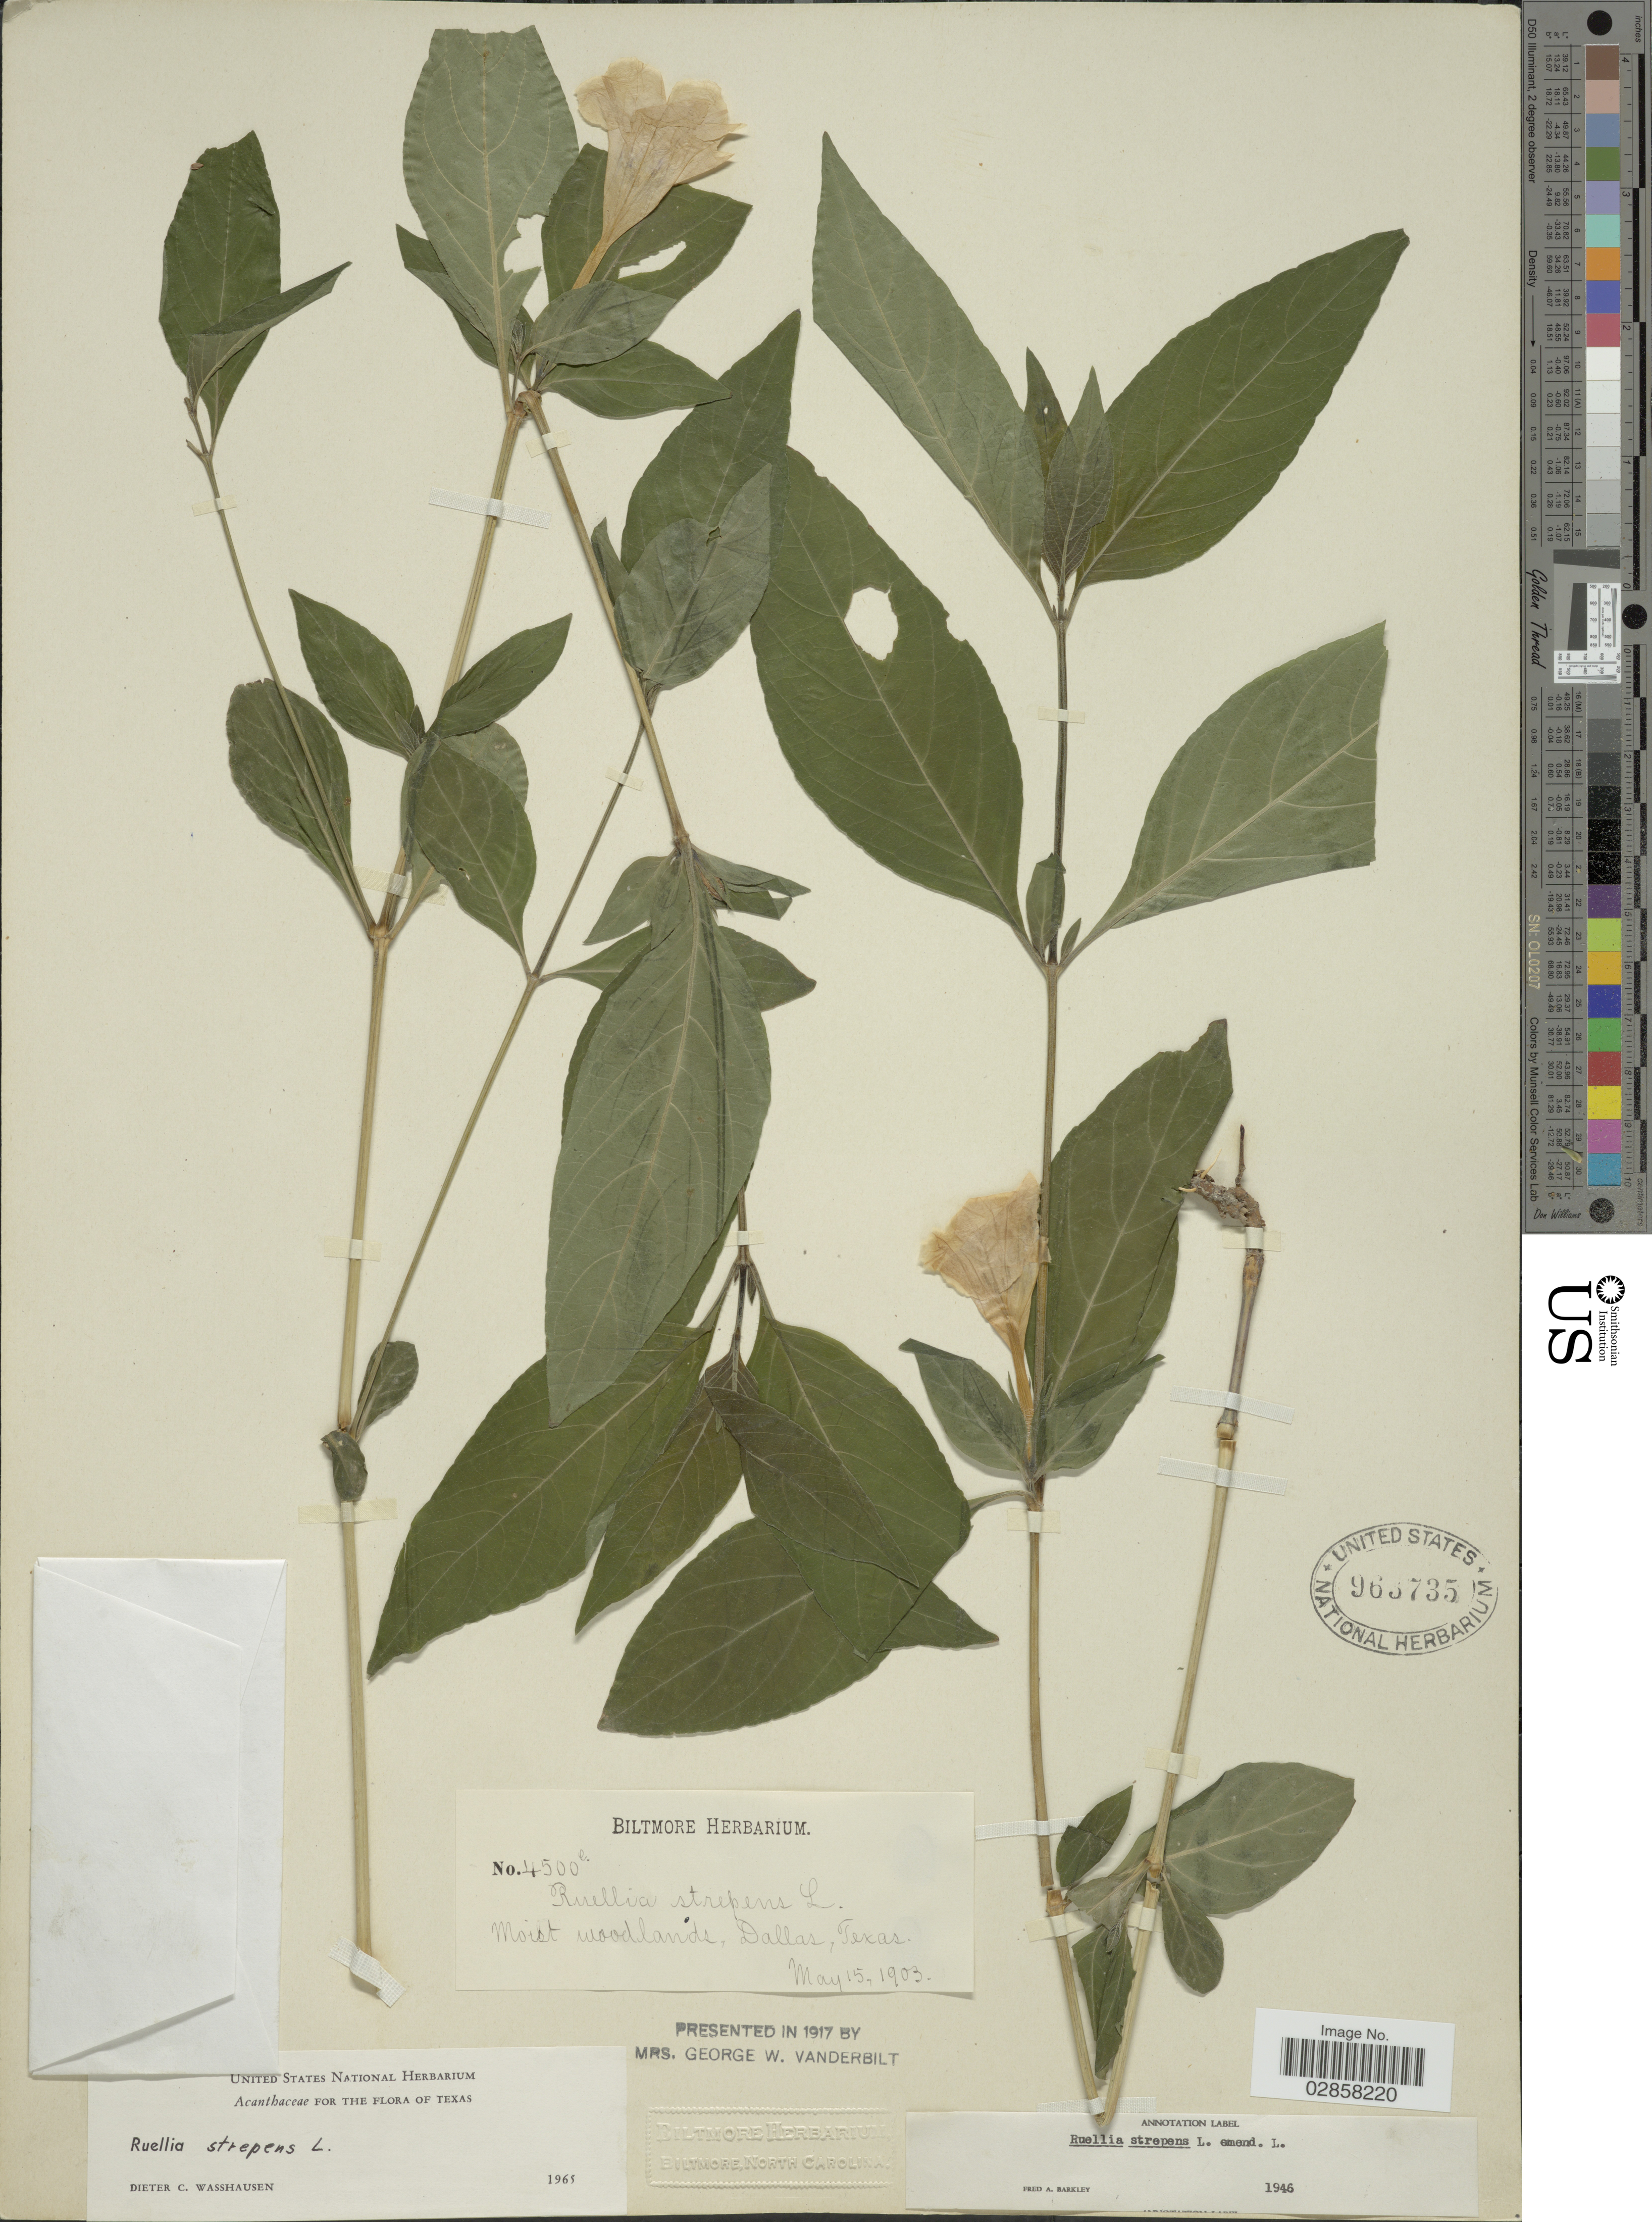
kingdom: Plantae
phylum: Tracheophyta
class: Magnoliopsida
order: Lamiales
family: Acanthaceae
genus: Ruellia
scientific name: Ruellia strepens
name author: L.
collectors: ex herb. Biltmore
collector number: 4500e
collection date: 1903-05-15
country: United States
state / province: Texas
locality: Dallas.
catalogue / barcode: US 963735